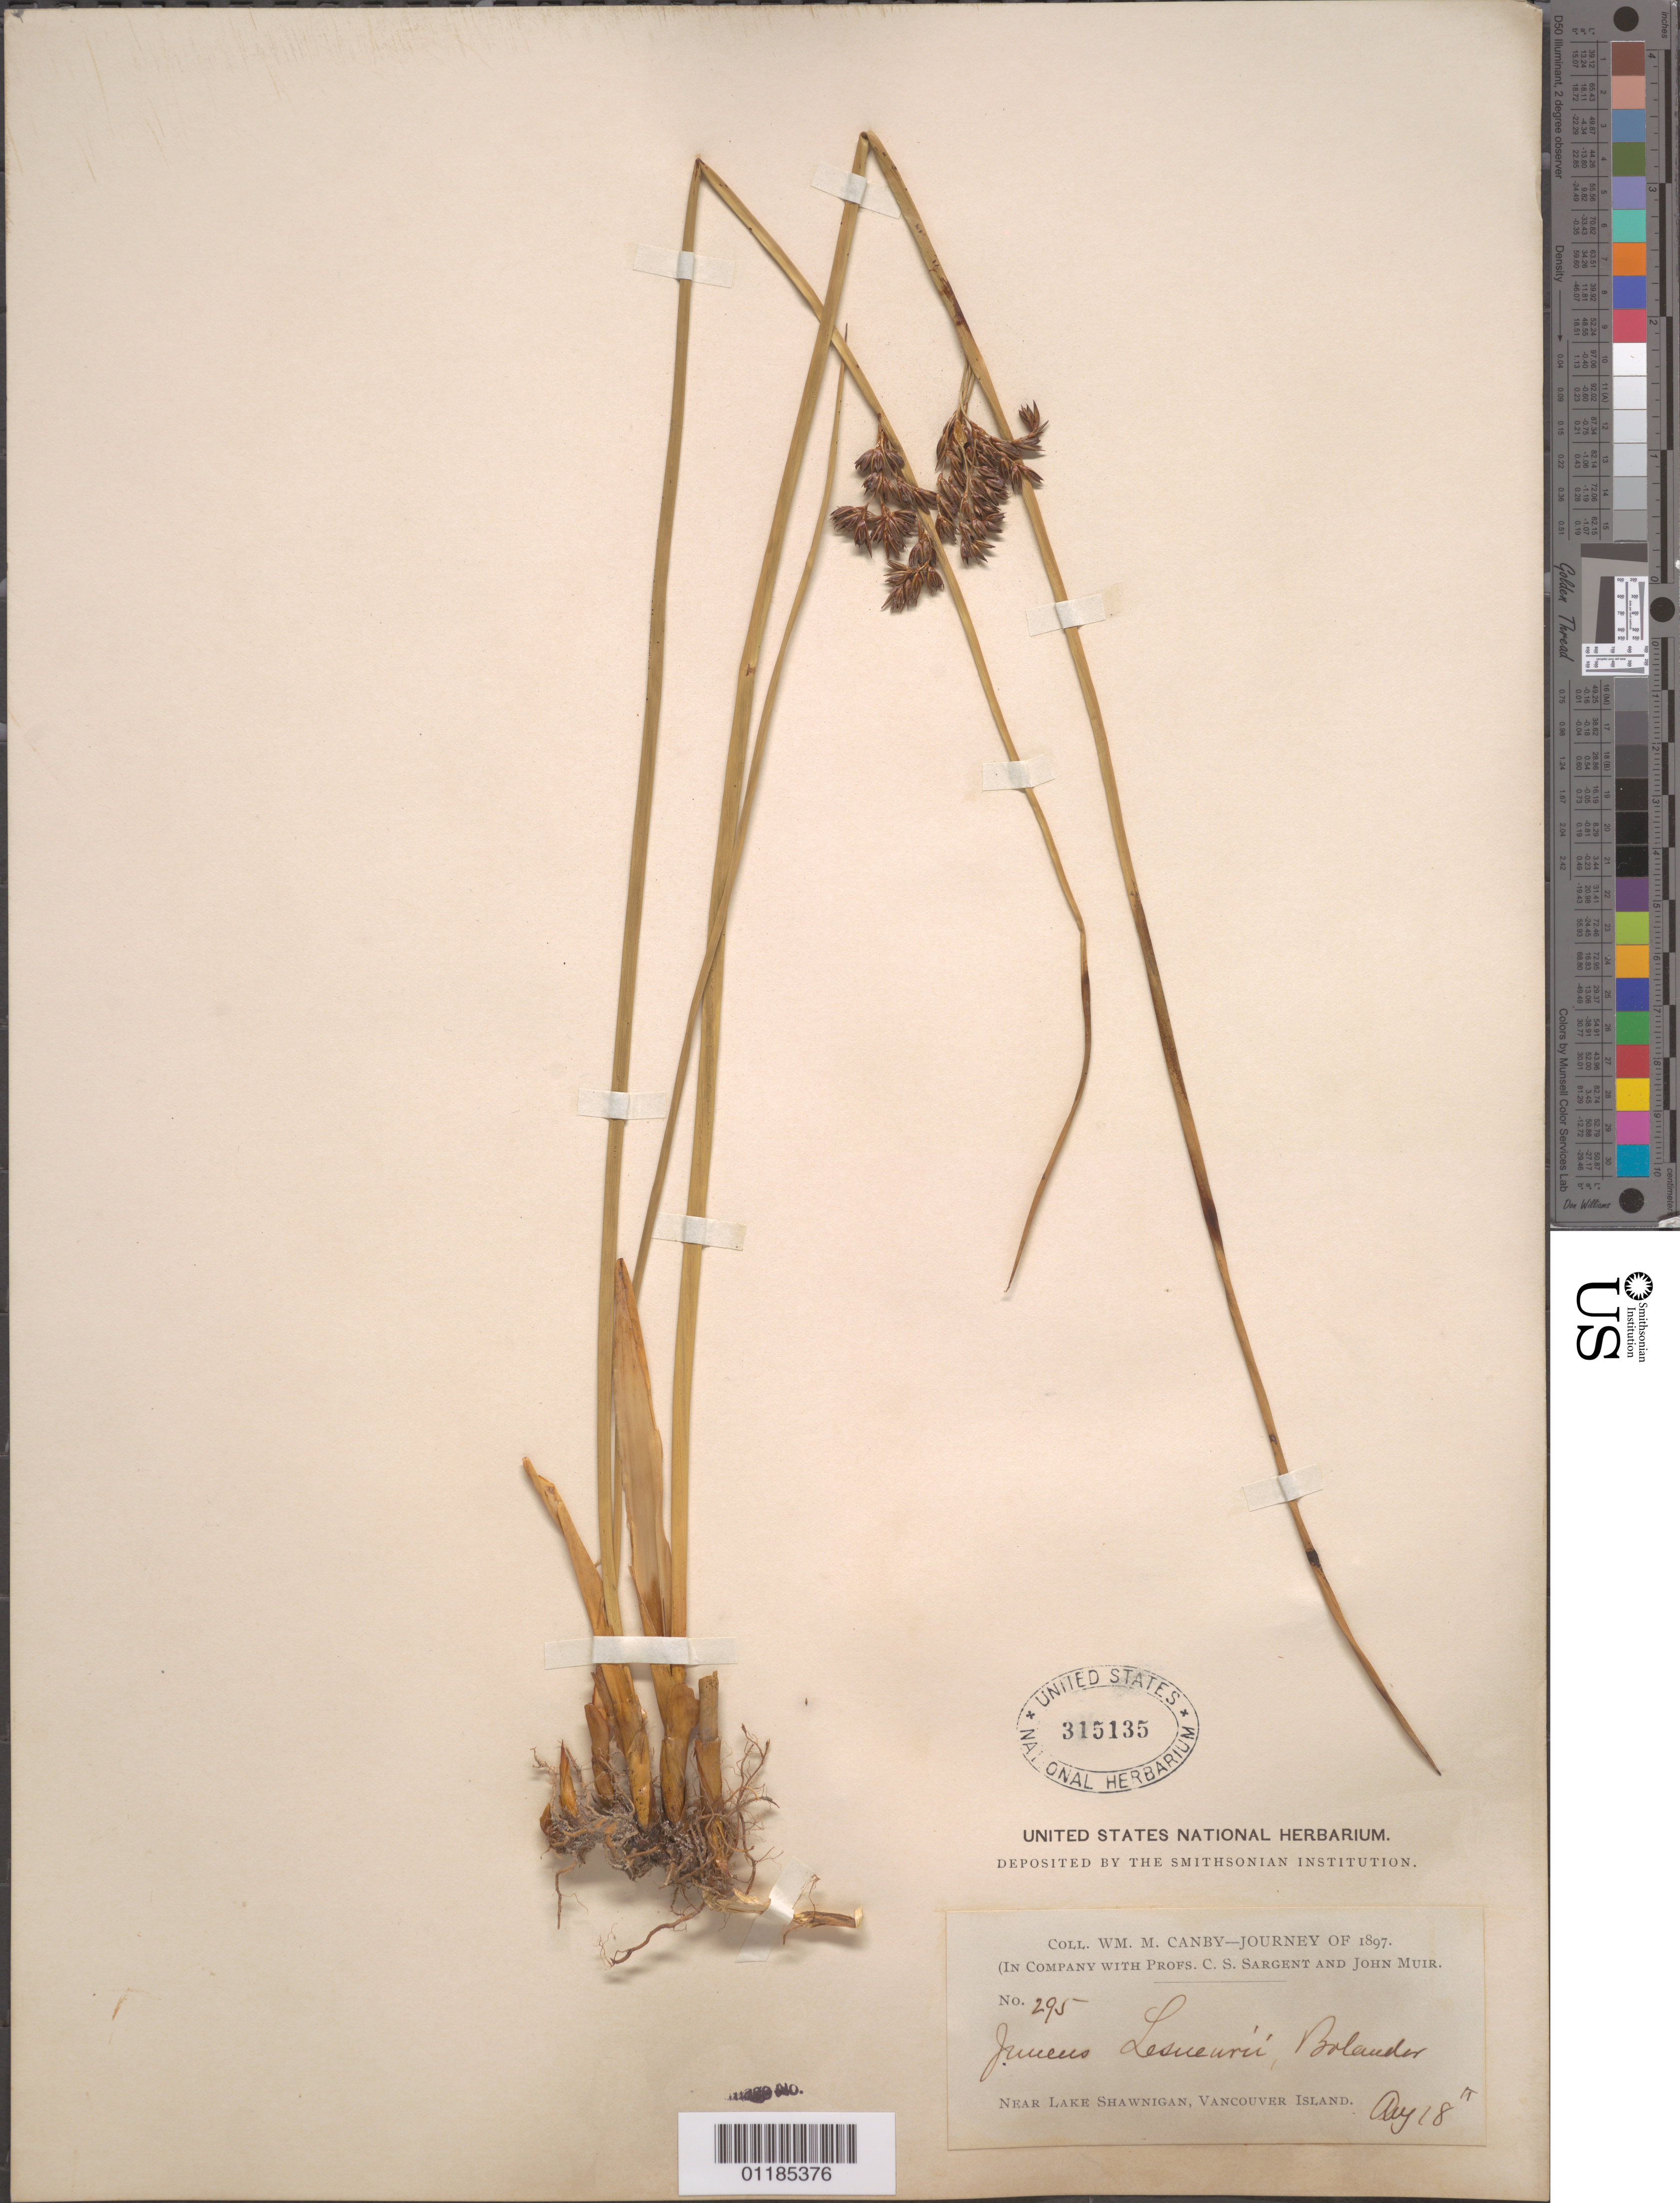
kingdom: Plantae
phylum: Tracheophyta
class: Liliopsida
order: Poales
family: Juncaceae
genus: Juncus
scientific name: Juncus lesueurii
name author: Bol.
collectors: W. M. Canby, C. S. Sargent & J. Muir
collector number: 295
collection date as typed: Aug 18 1897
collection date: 1897-08-18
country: Canada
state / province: British Columbia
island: Vancouver Island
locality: Lake Shawnigan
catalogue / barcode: US 315135